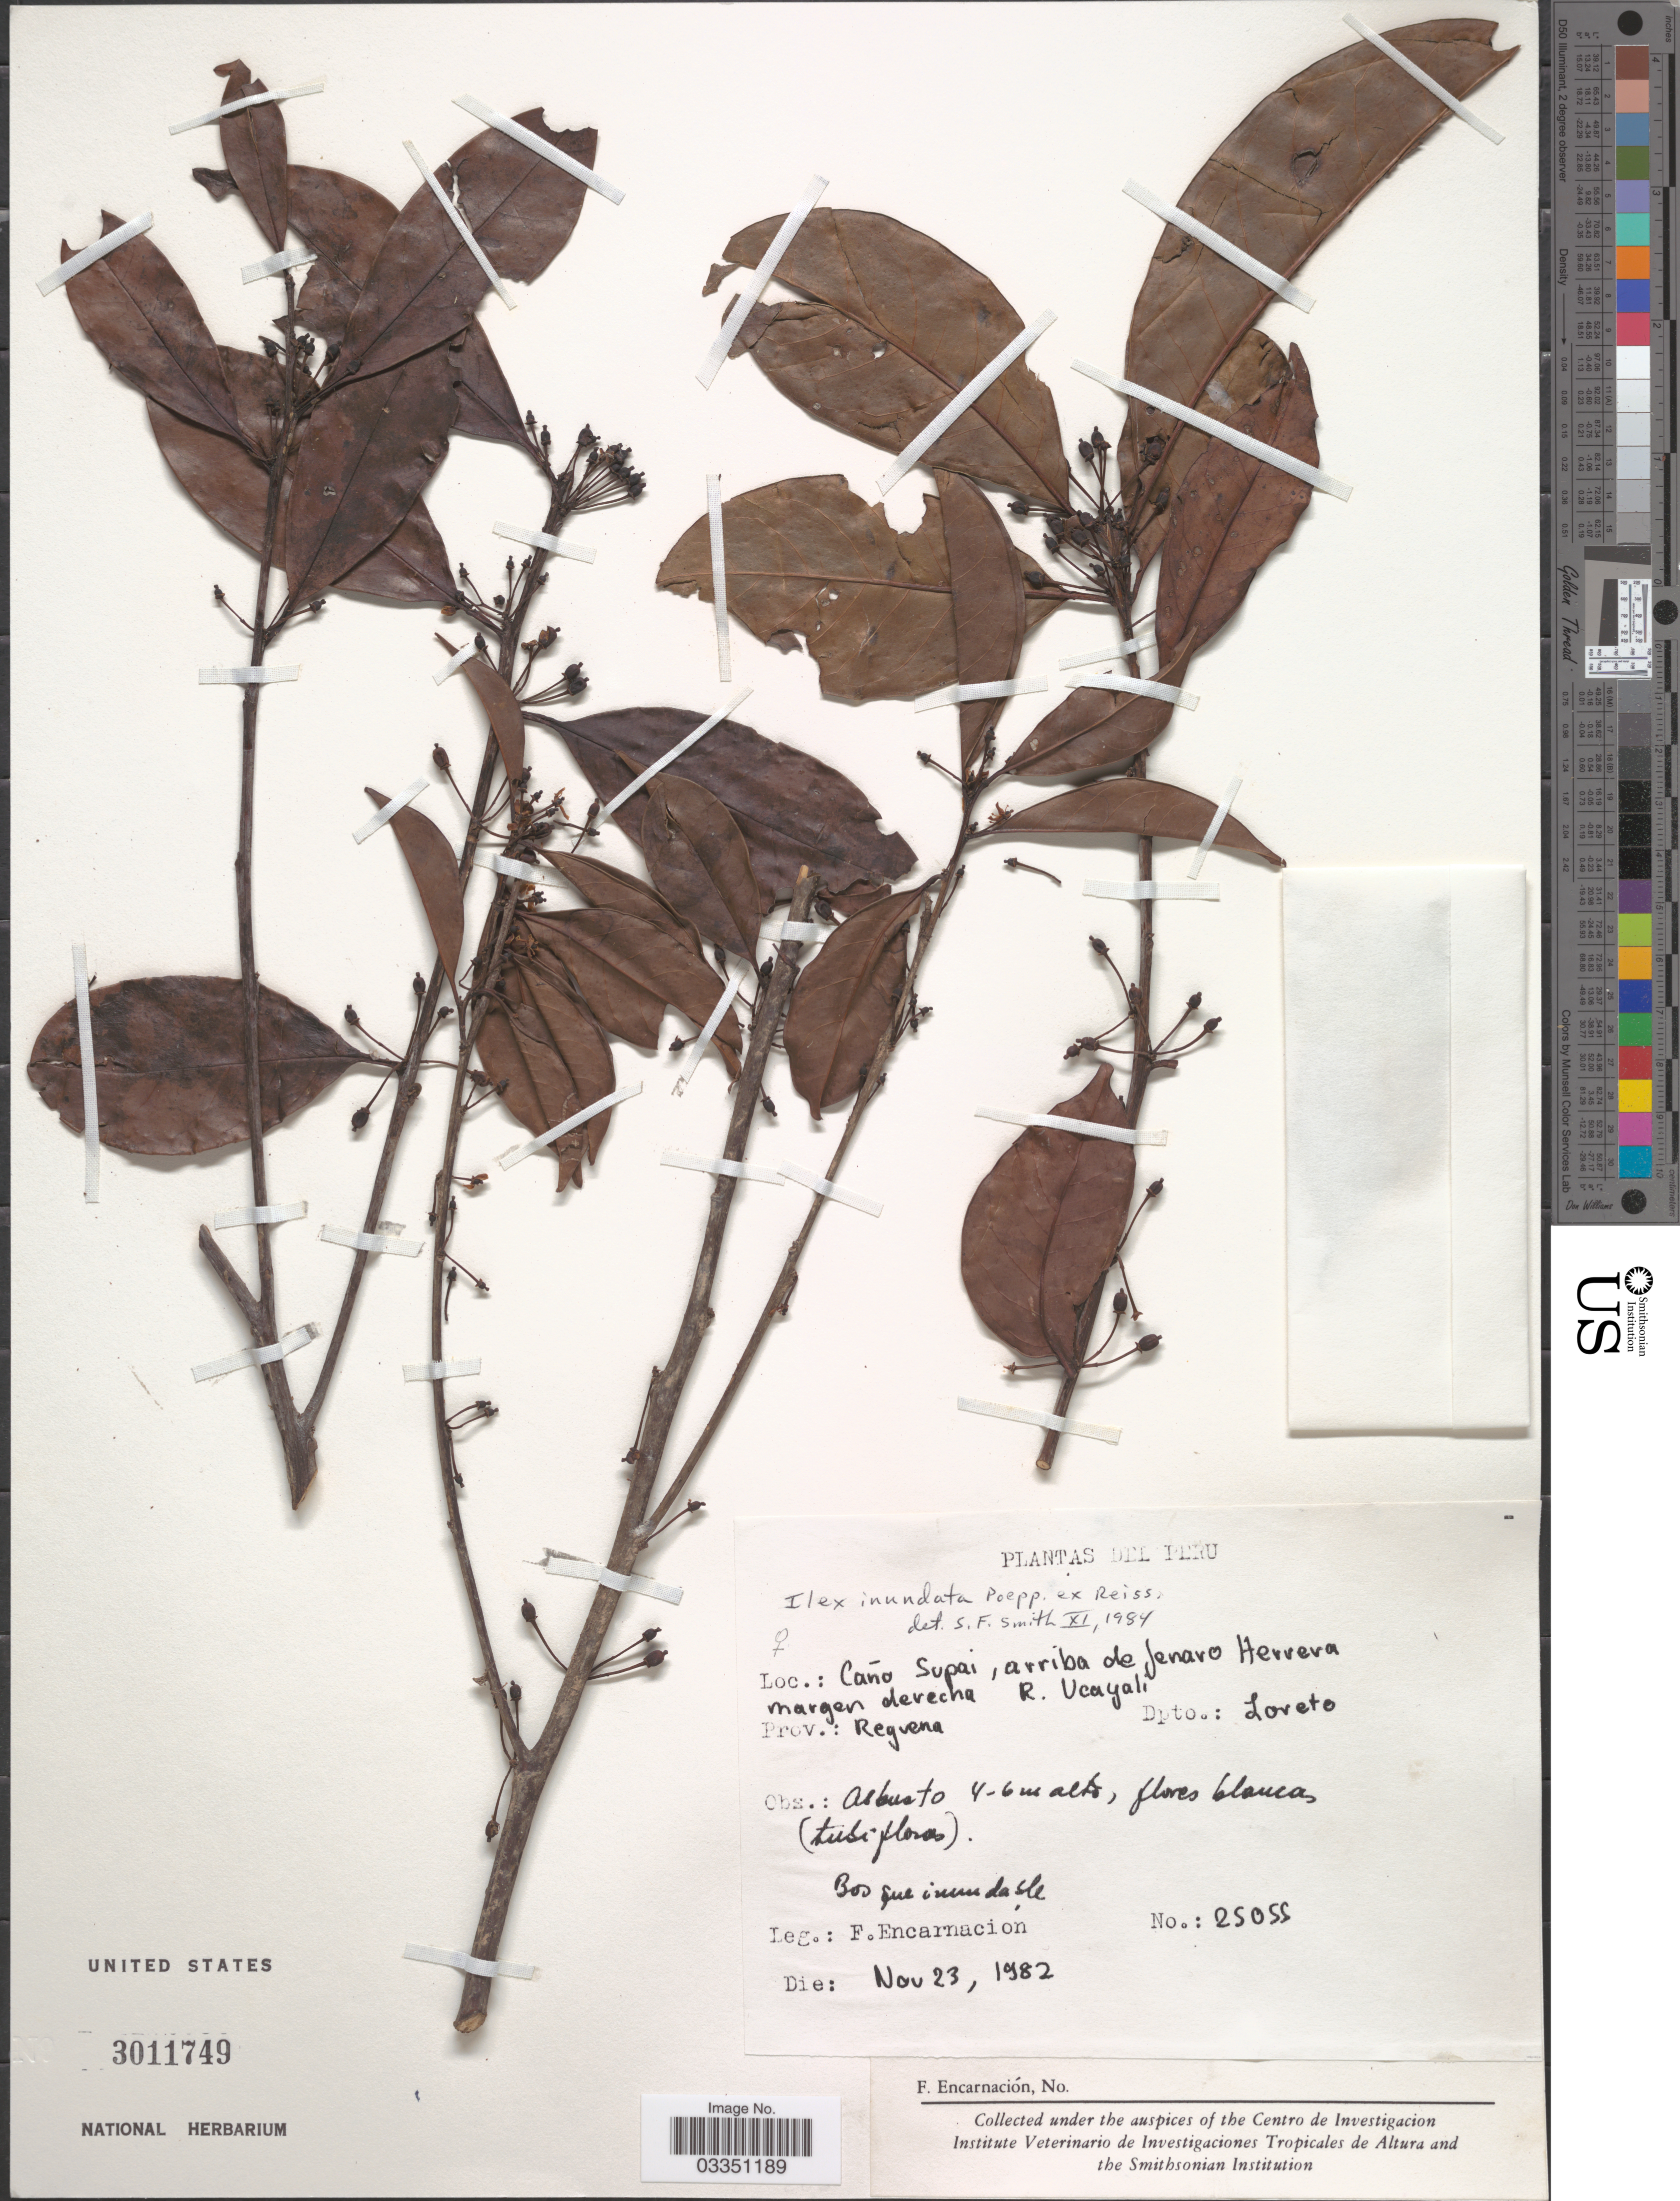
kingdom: Plantae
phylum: Tracheophyta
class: Magnoliopsida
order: Aquifoliales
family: Aquifoliaceae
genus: Ilex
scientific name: Ilex inundata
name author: Poepp. ex Reissek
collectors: F. Encarnación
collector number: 25055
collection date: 1982-11-23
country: Peru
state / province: Loreto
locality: Caño Supai, arriba de Jenaro Herrera margen derecha R. Ucayali. Prov.: Requena. Dpto. Loreto.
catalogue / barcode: US 3011749